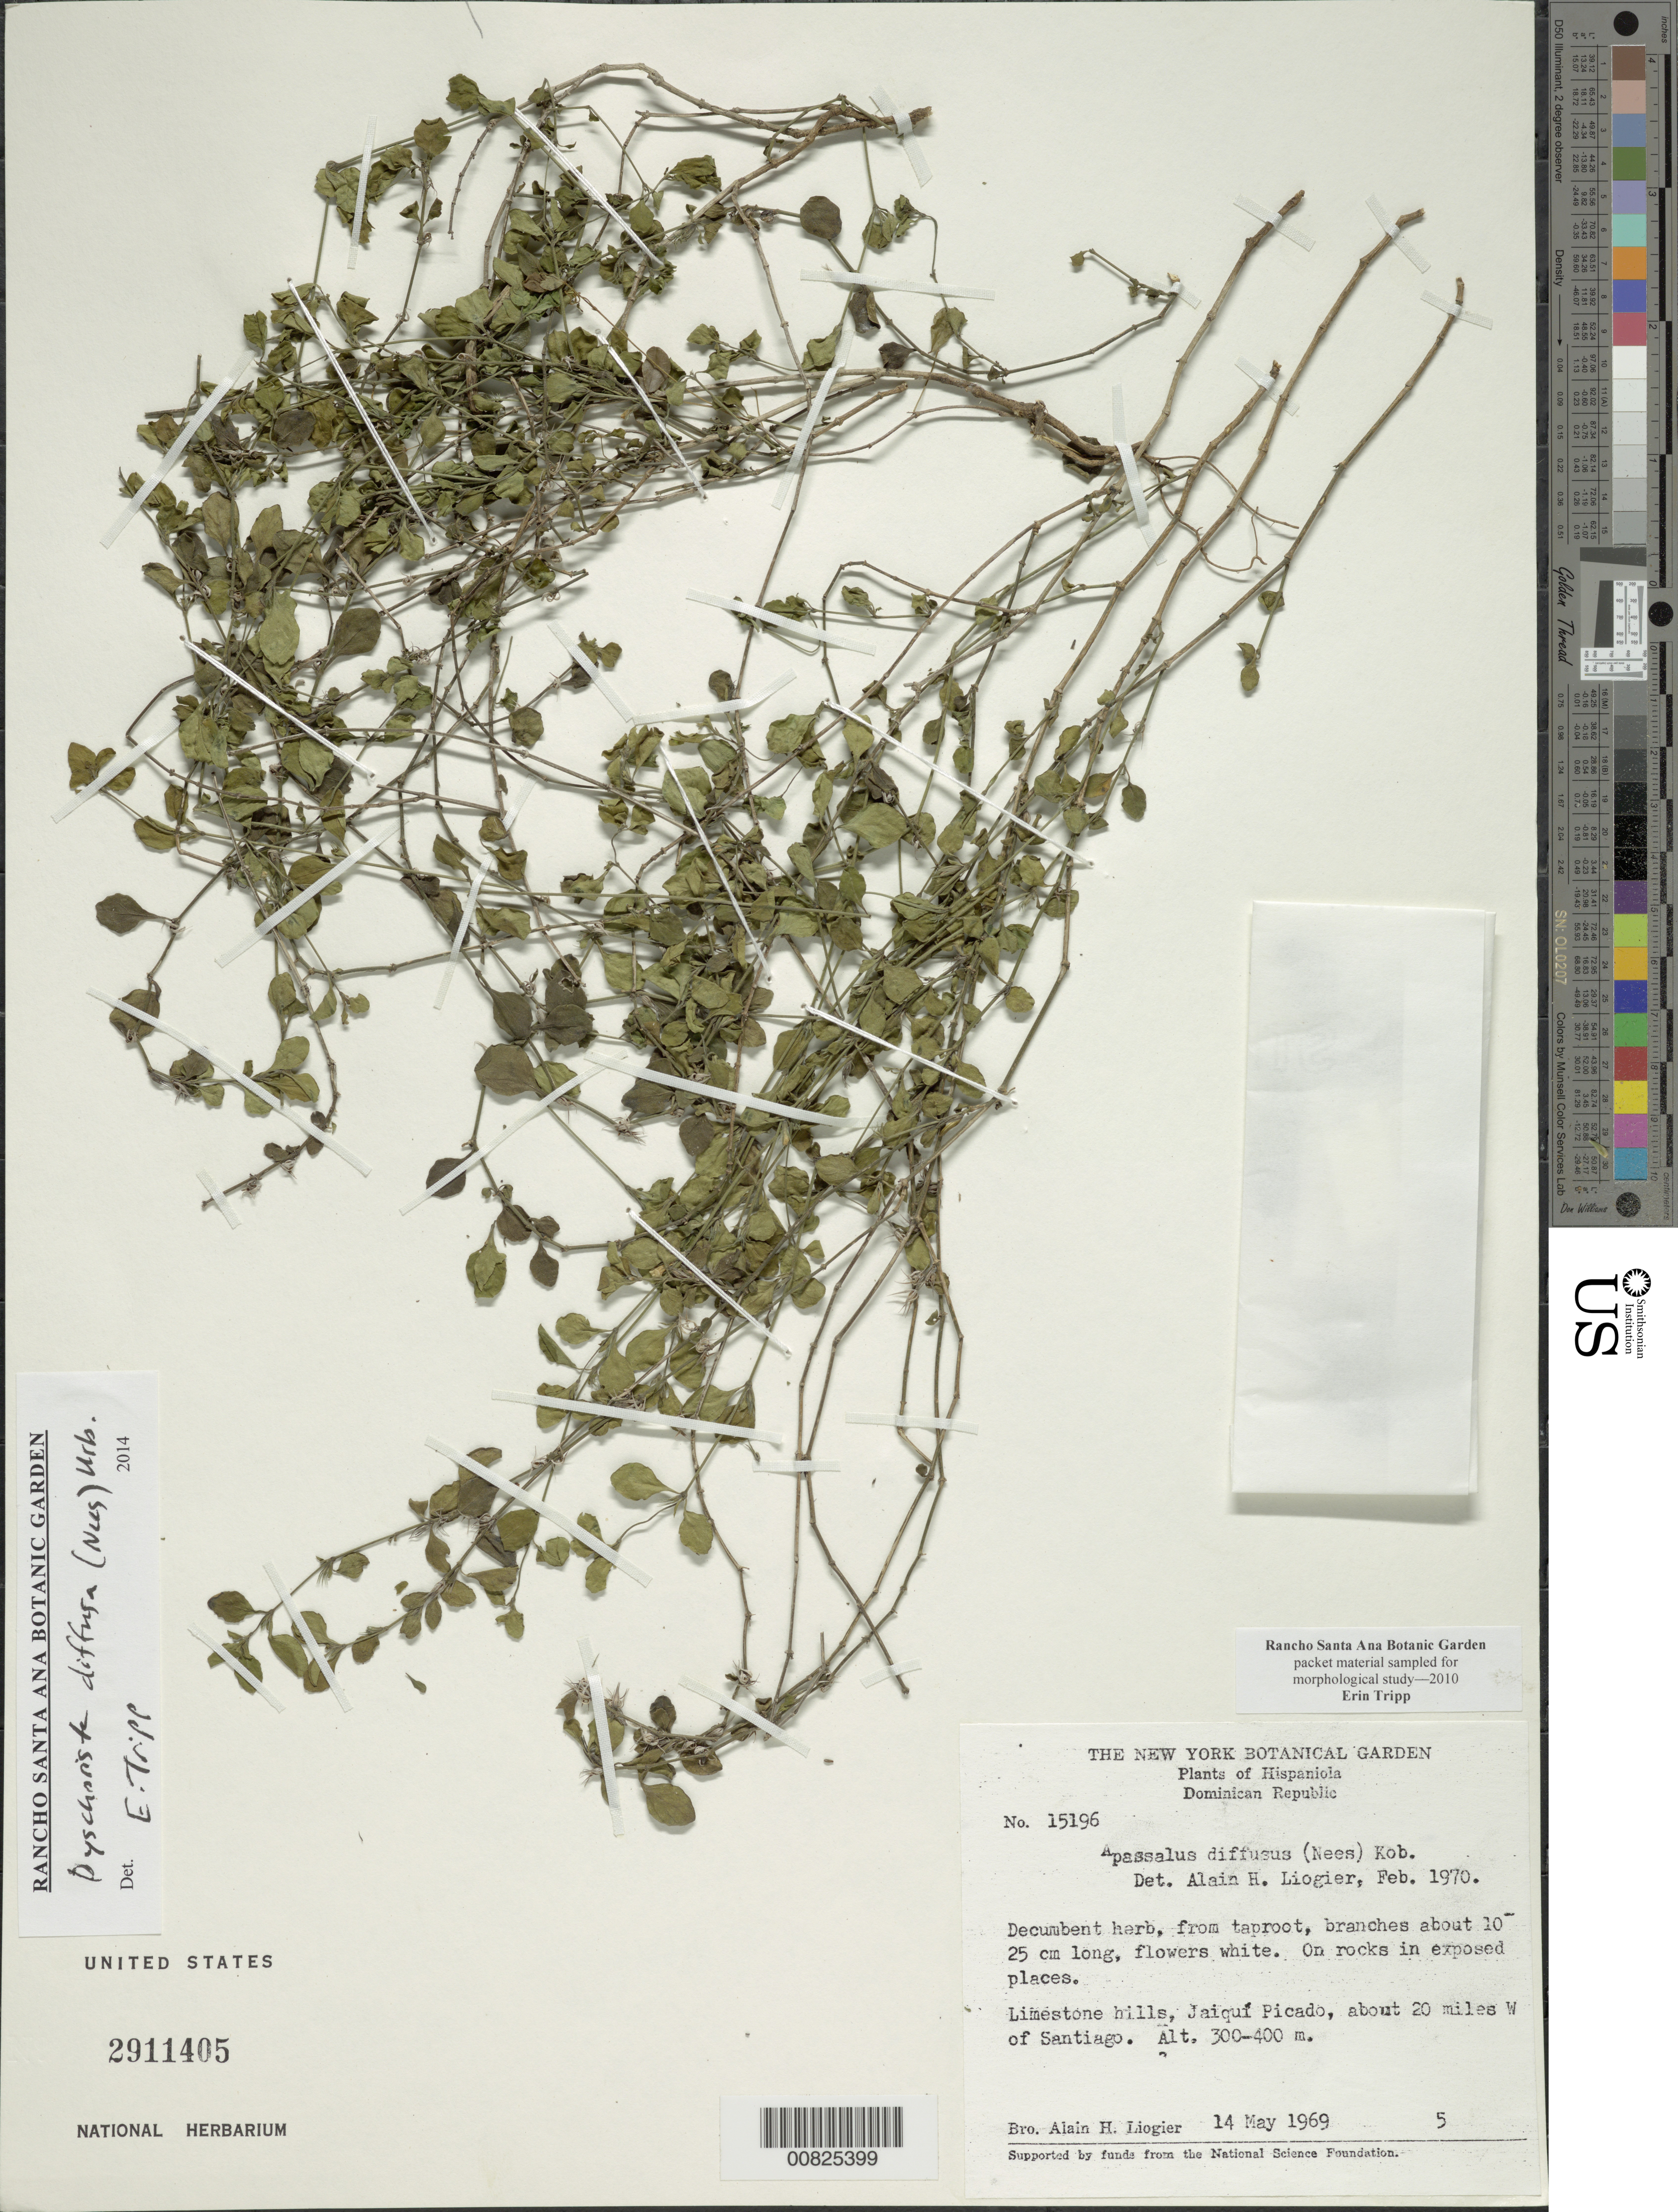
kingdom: Plantae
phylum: Tracheophyta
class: Magnoliopsida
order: Lamiales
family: Acanthaceae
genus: Apassalus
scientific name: Apassalus diffusus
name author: (Nees) Kobuski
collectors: A. H. Liogier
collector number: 15196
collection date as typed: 14 May 1969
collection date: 1969-05-14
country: Dominican Republic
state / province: Santiago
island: Hispaniola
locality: Jaiquí Picado, about 20 miles W of Santiago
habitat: On rocks in exposed places on limestone hills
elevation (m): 300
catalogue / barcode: US 2911405